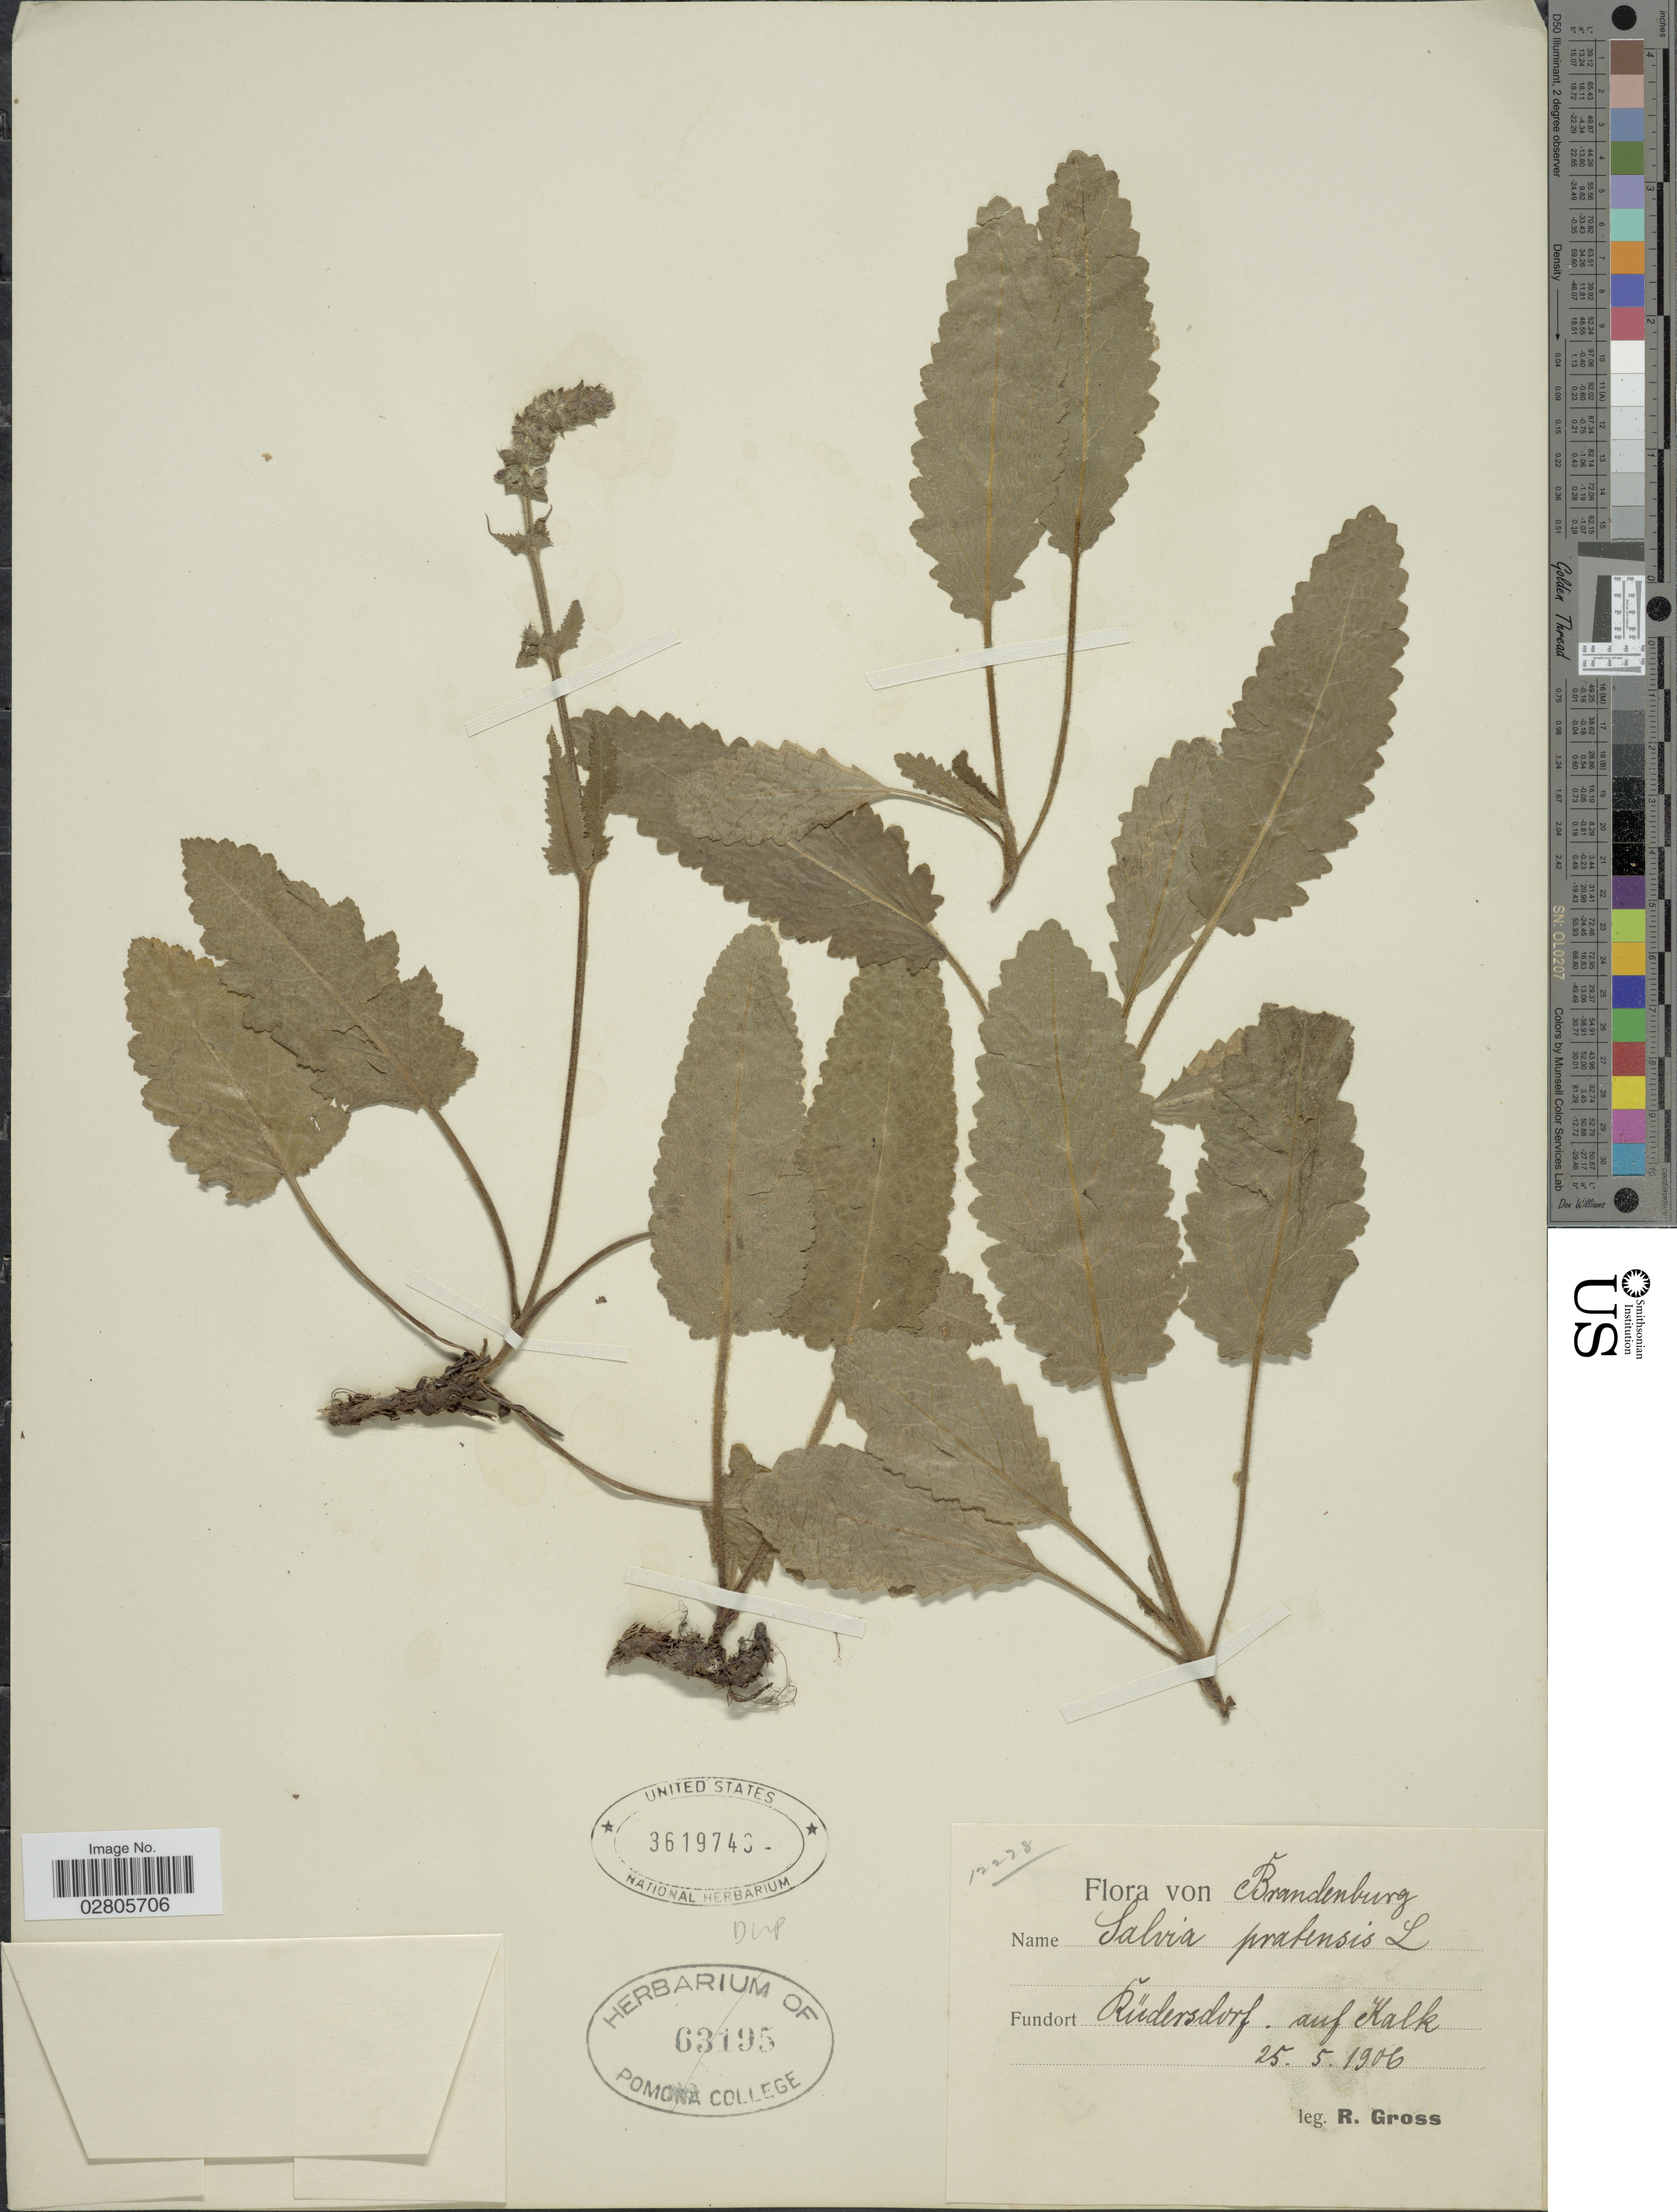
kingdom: Plantae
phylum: Tracheophyta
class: Magnoliopsida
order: Lamiales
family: Lamiaceae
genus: Salvia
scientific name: Salvia pratensis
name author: L.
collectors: R. Gross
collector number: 12228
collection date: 1906-05-25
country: Germany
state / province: Brandenburg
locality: Rüdersdorf. auf Kalk.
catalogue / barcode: US 3619748